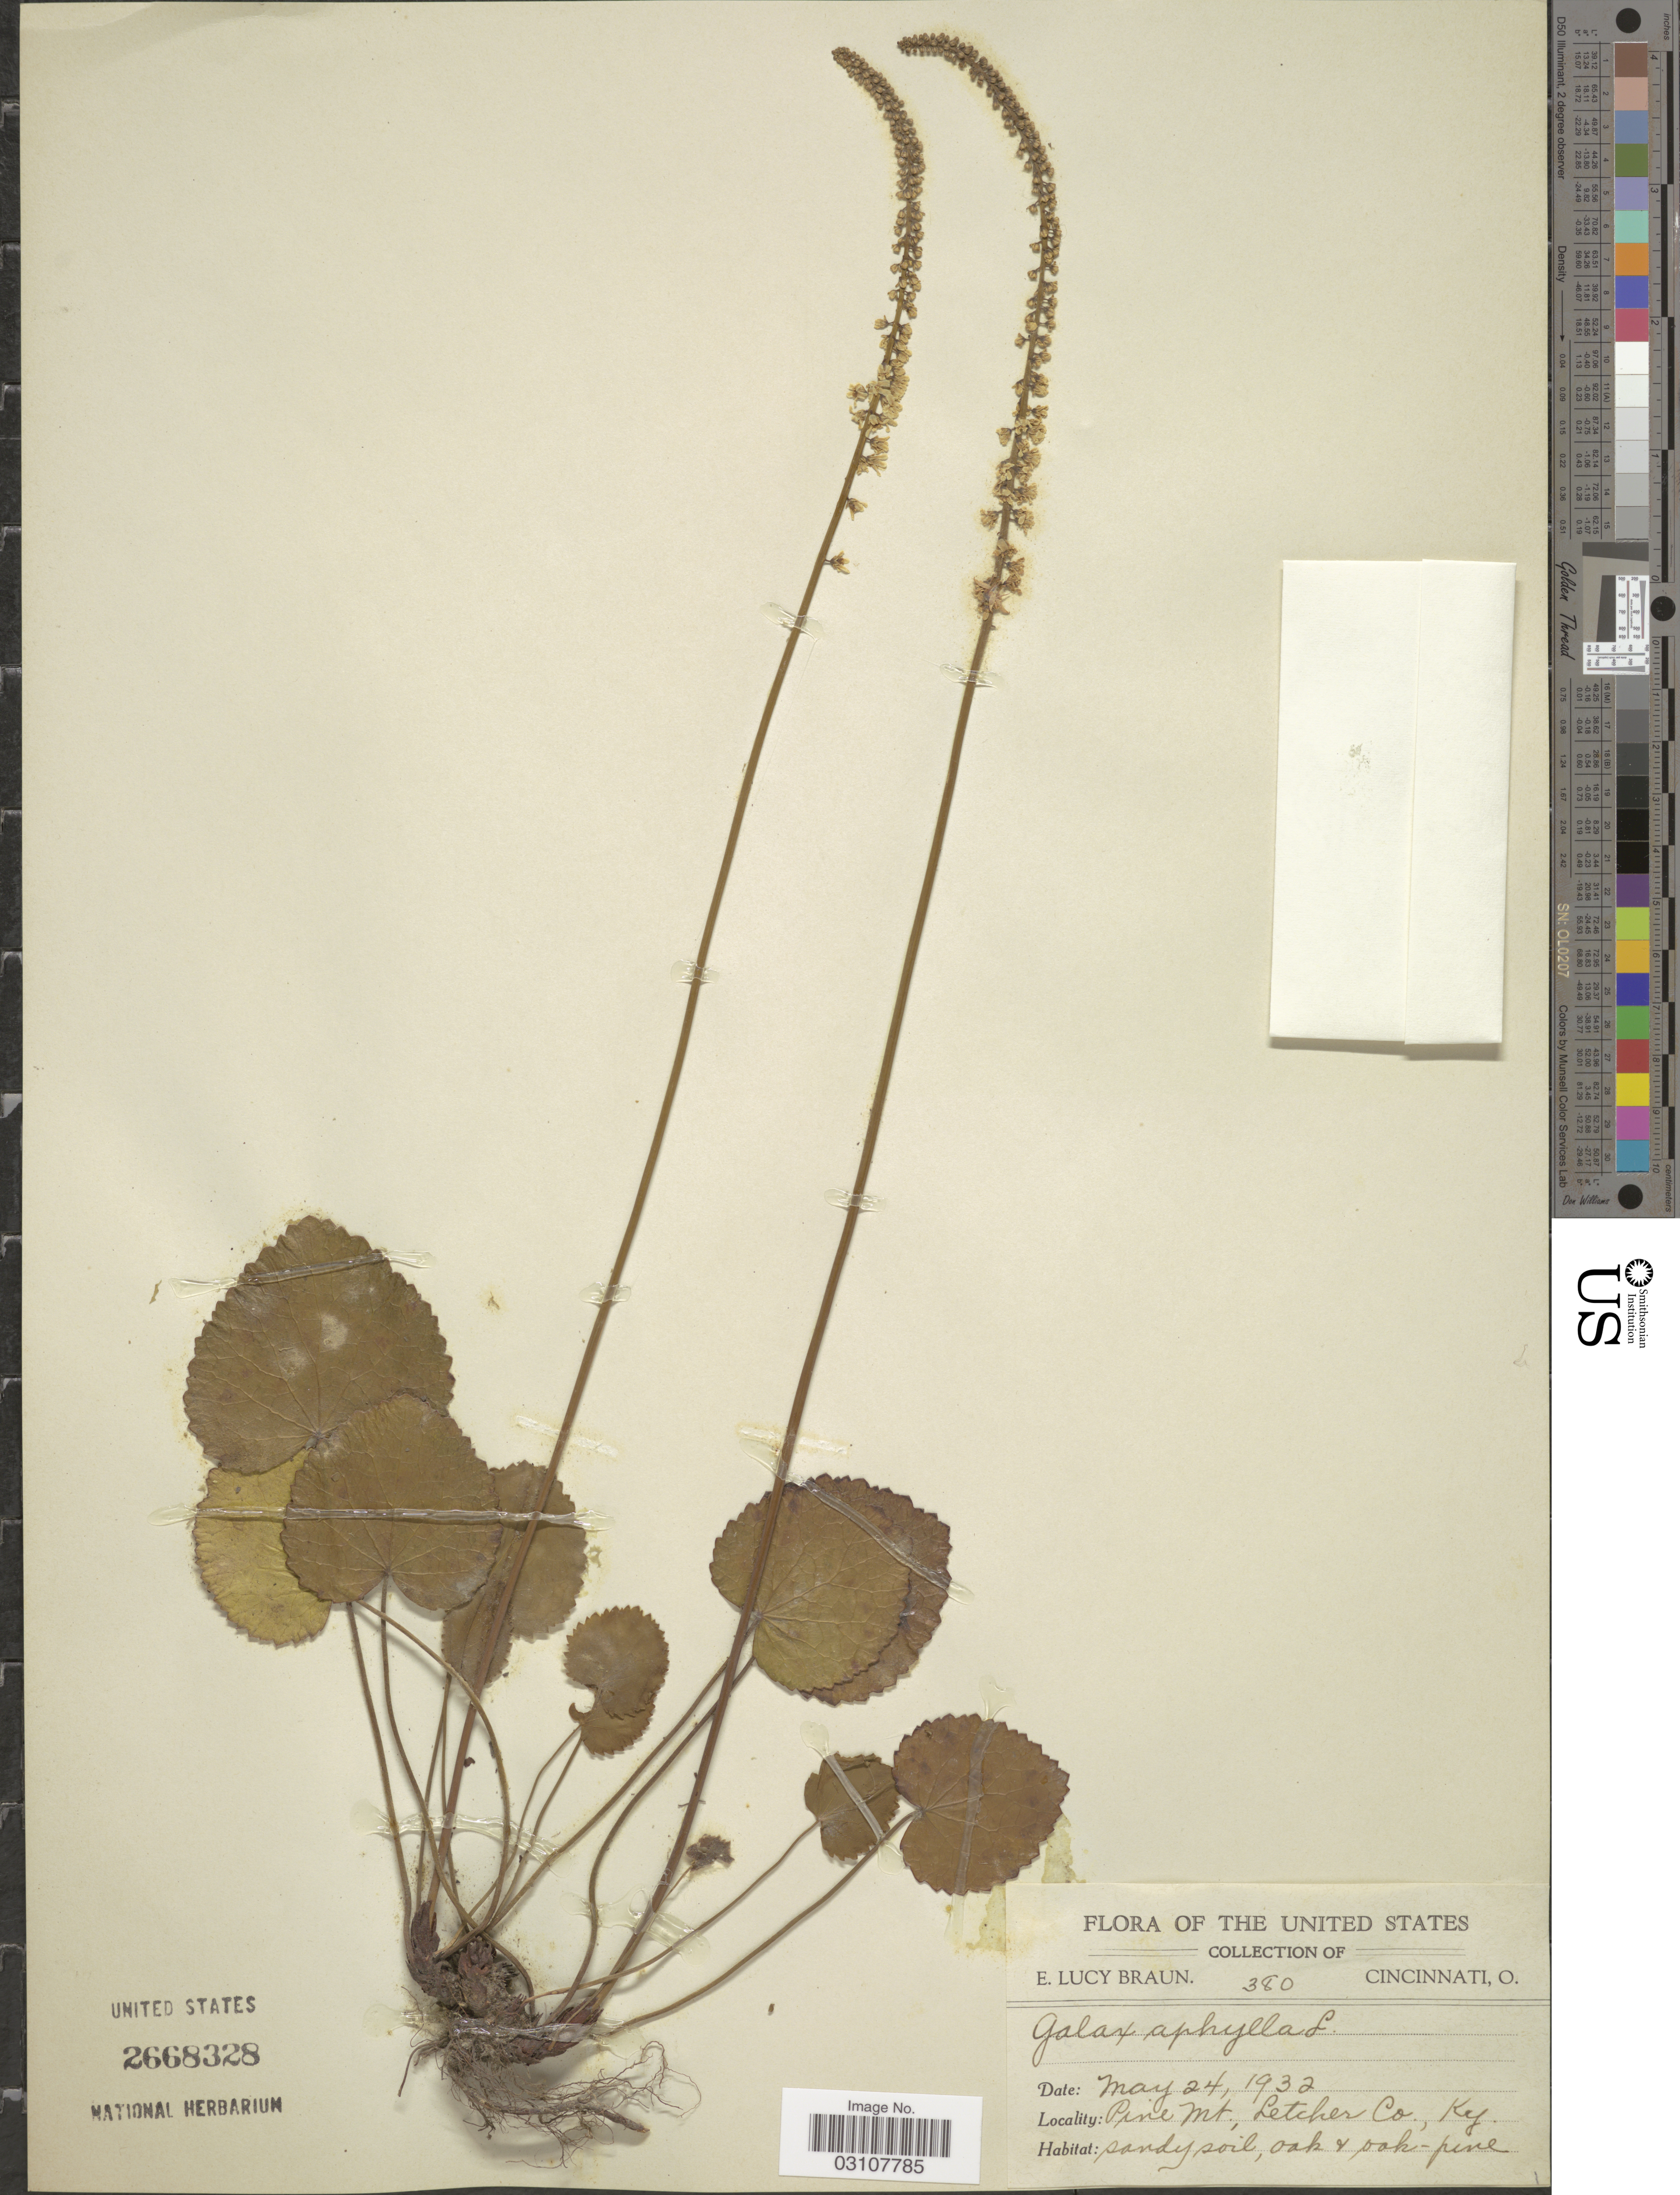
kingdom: Plantae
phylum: Tracheophyta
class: Magnoliopsida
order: Ericales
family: Diapensiaceae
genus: Galax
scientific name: Galax urceolata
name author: (Poir.) Brummitt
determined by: Gaynor, Michelle L., (FLAS), University of Florida (UNITED STATES)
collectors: E. L. Braun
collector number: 380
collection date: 1932-05-24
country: United States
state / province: Kentucky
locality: Pine Mt. Letcher Co.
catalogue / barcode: US 2668328